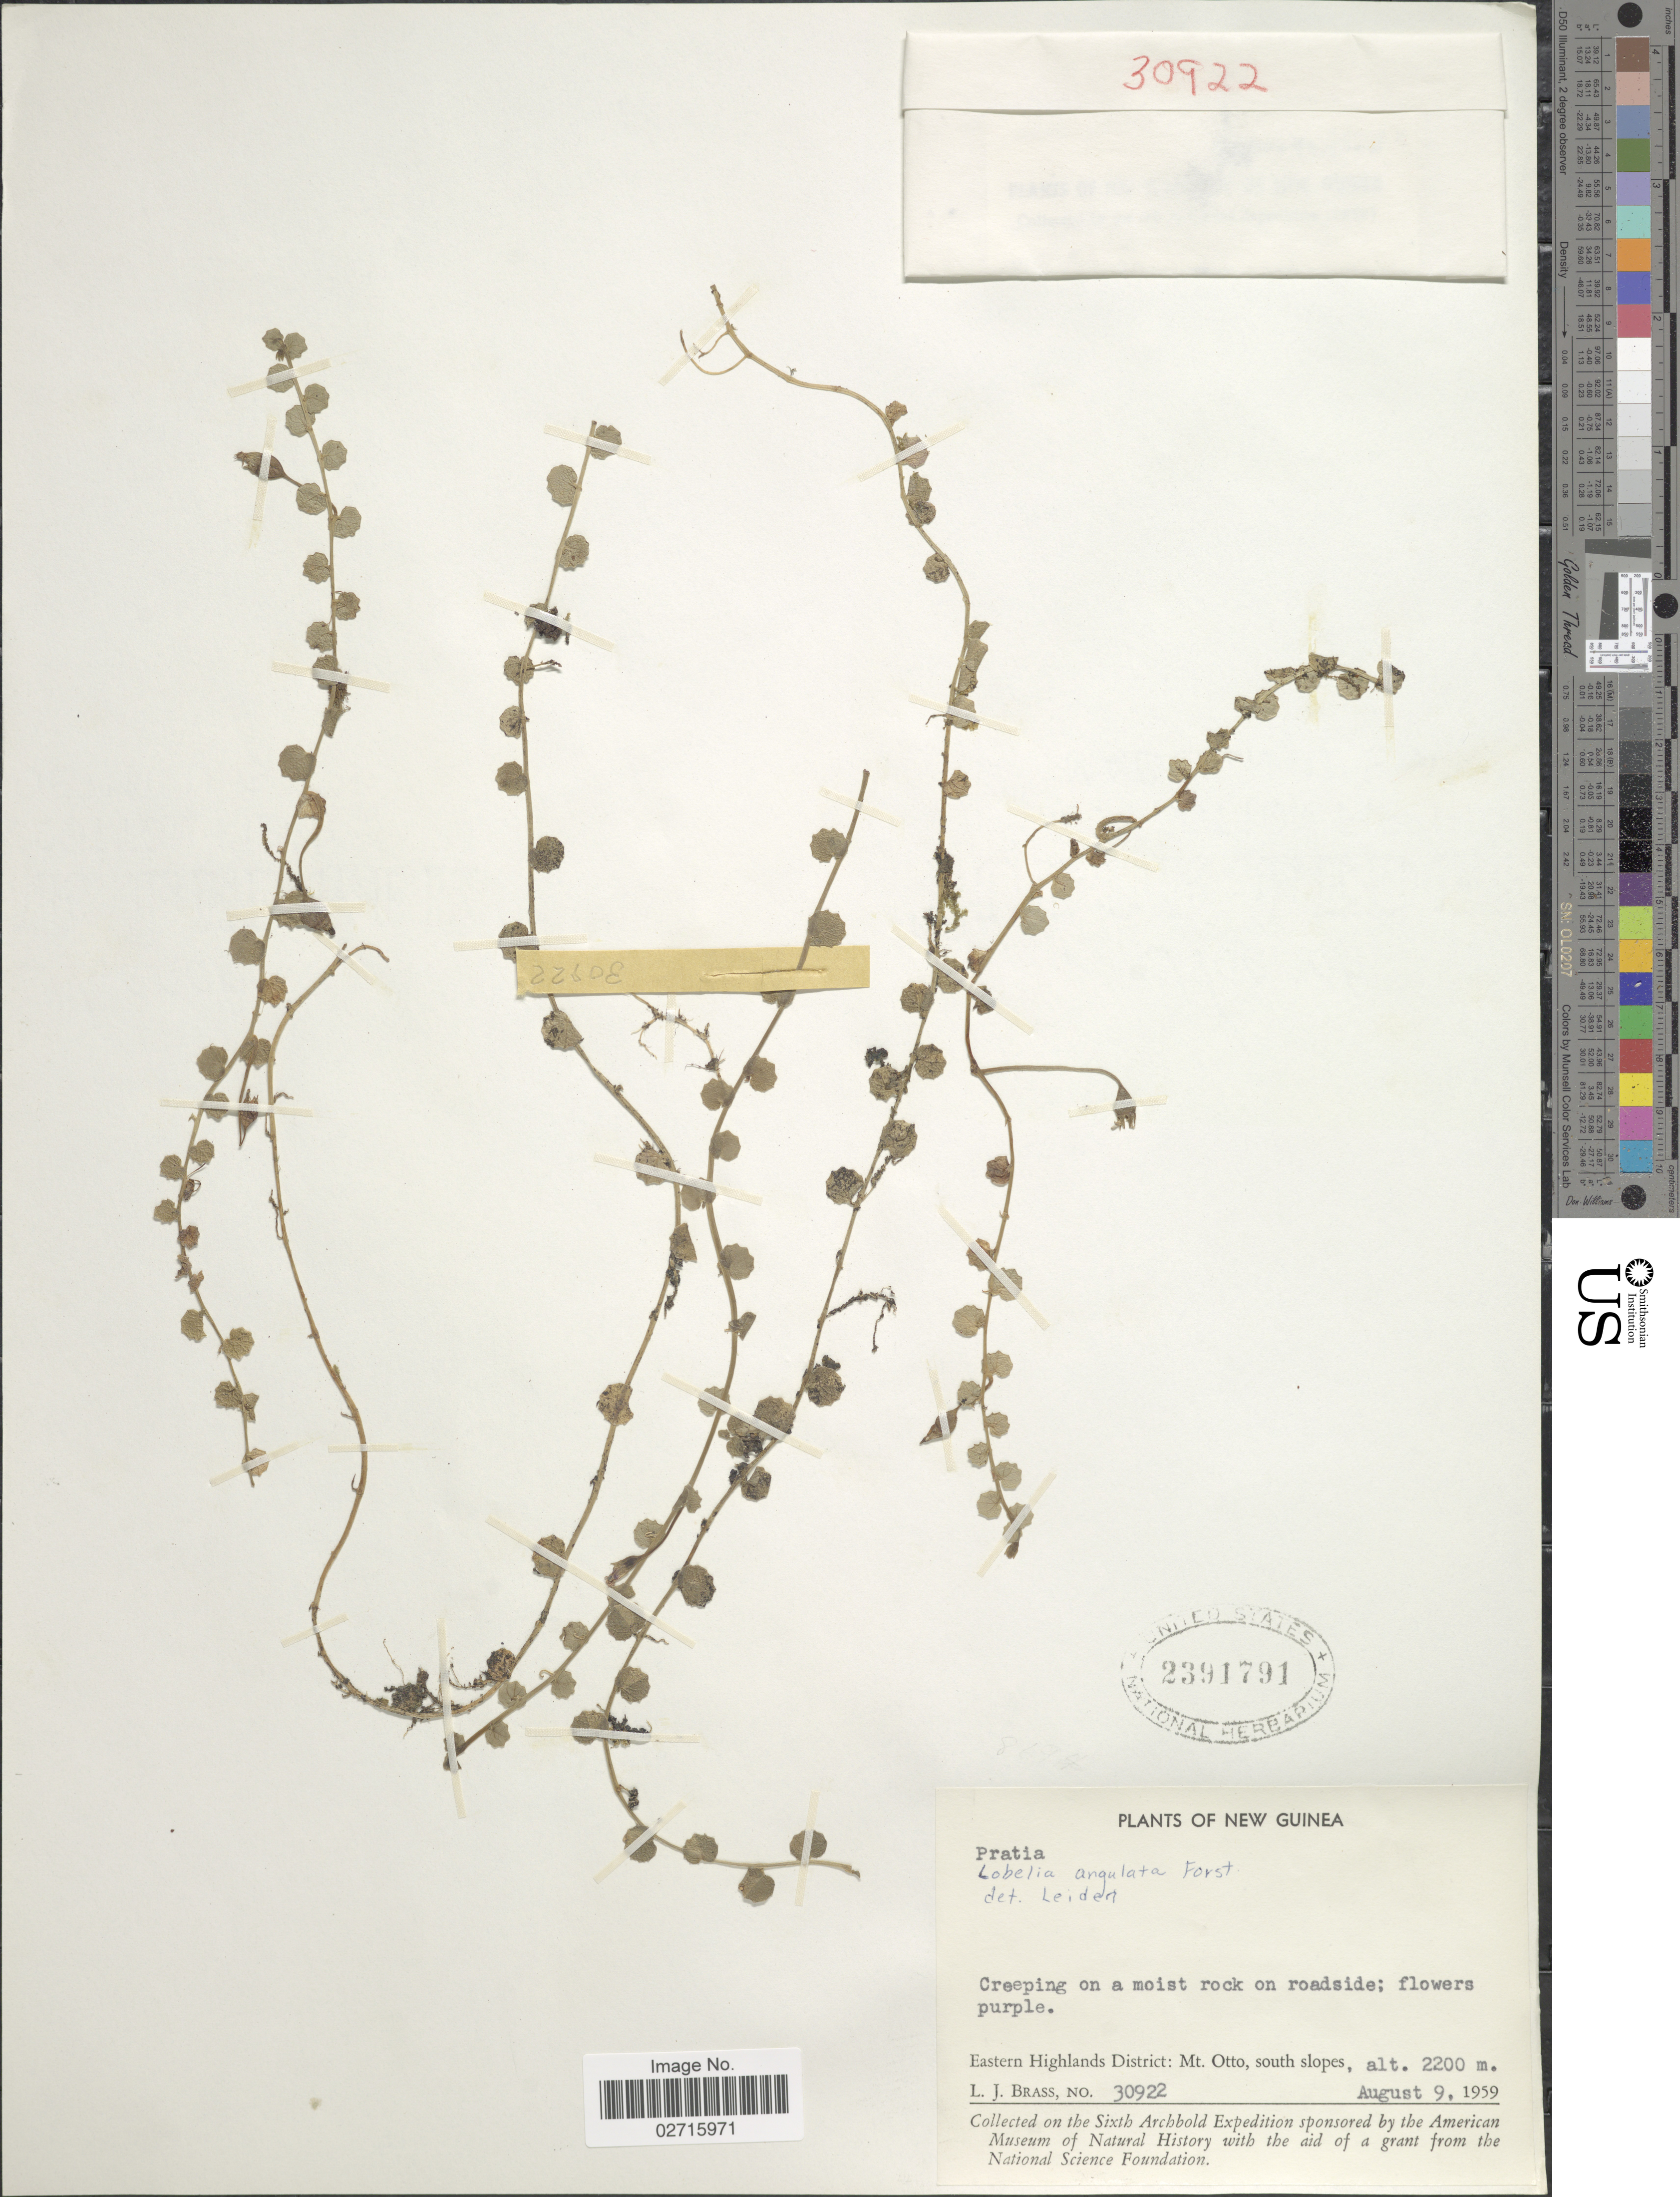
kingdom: Plantae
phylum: Tracheophyta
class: Magnoliopsida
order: Asterales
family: Campanulaceae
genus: Lobelia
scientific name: Lobelia angulata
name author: G. Forst.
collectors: L. J. Brass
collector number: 30922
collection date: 1959-08-09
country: Papua New Guinea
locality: New Guinea, on roadside, Eastern Highlands District: Mt. Otto, south slopes.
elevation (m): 2200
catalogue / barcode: US 2391791